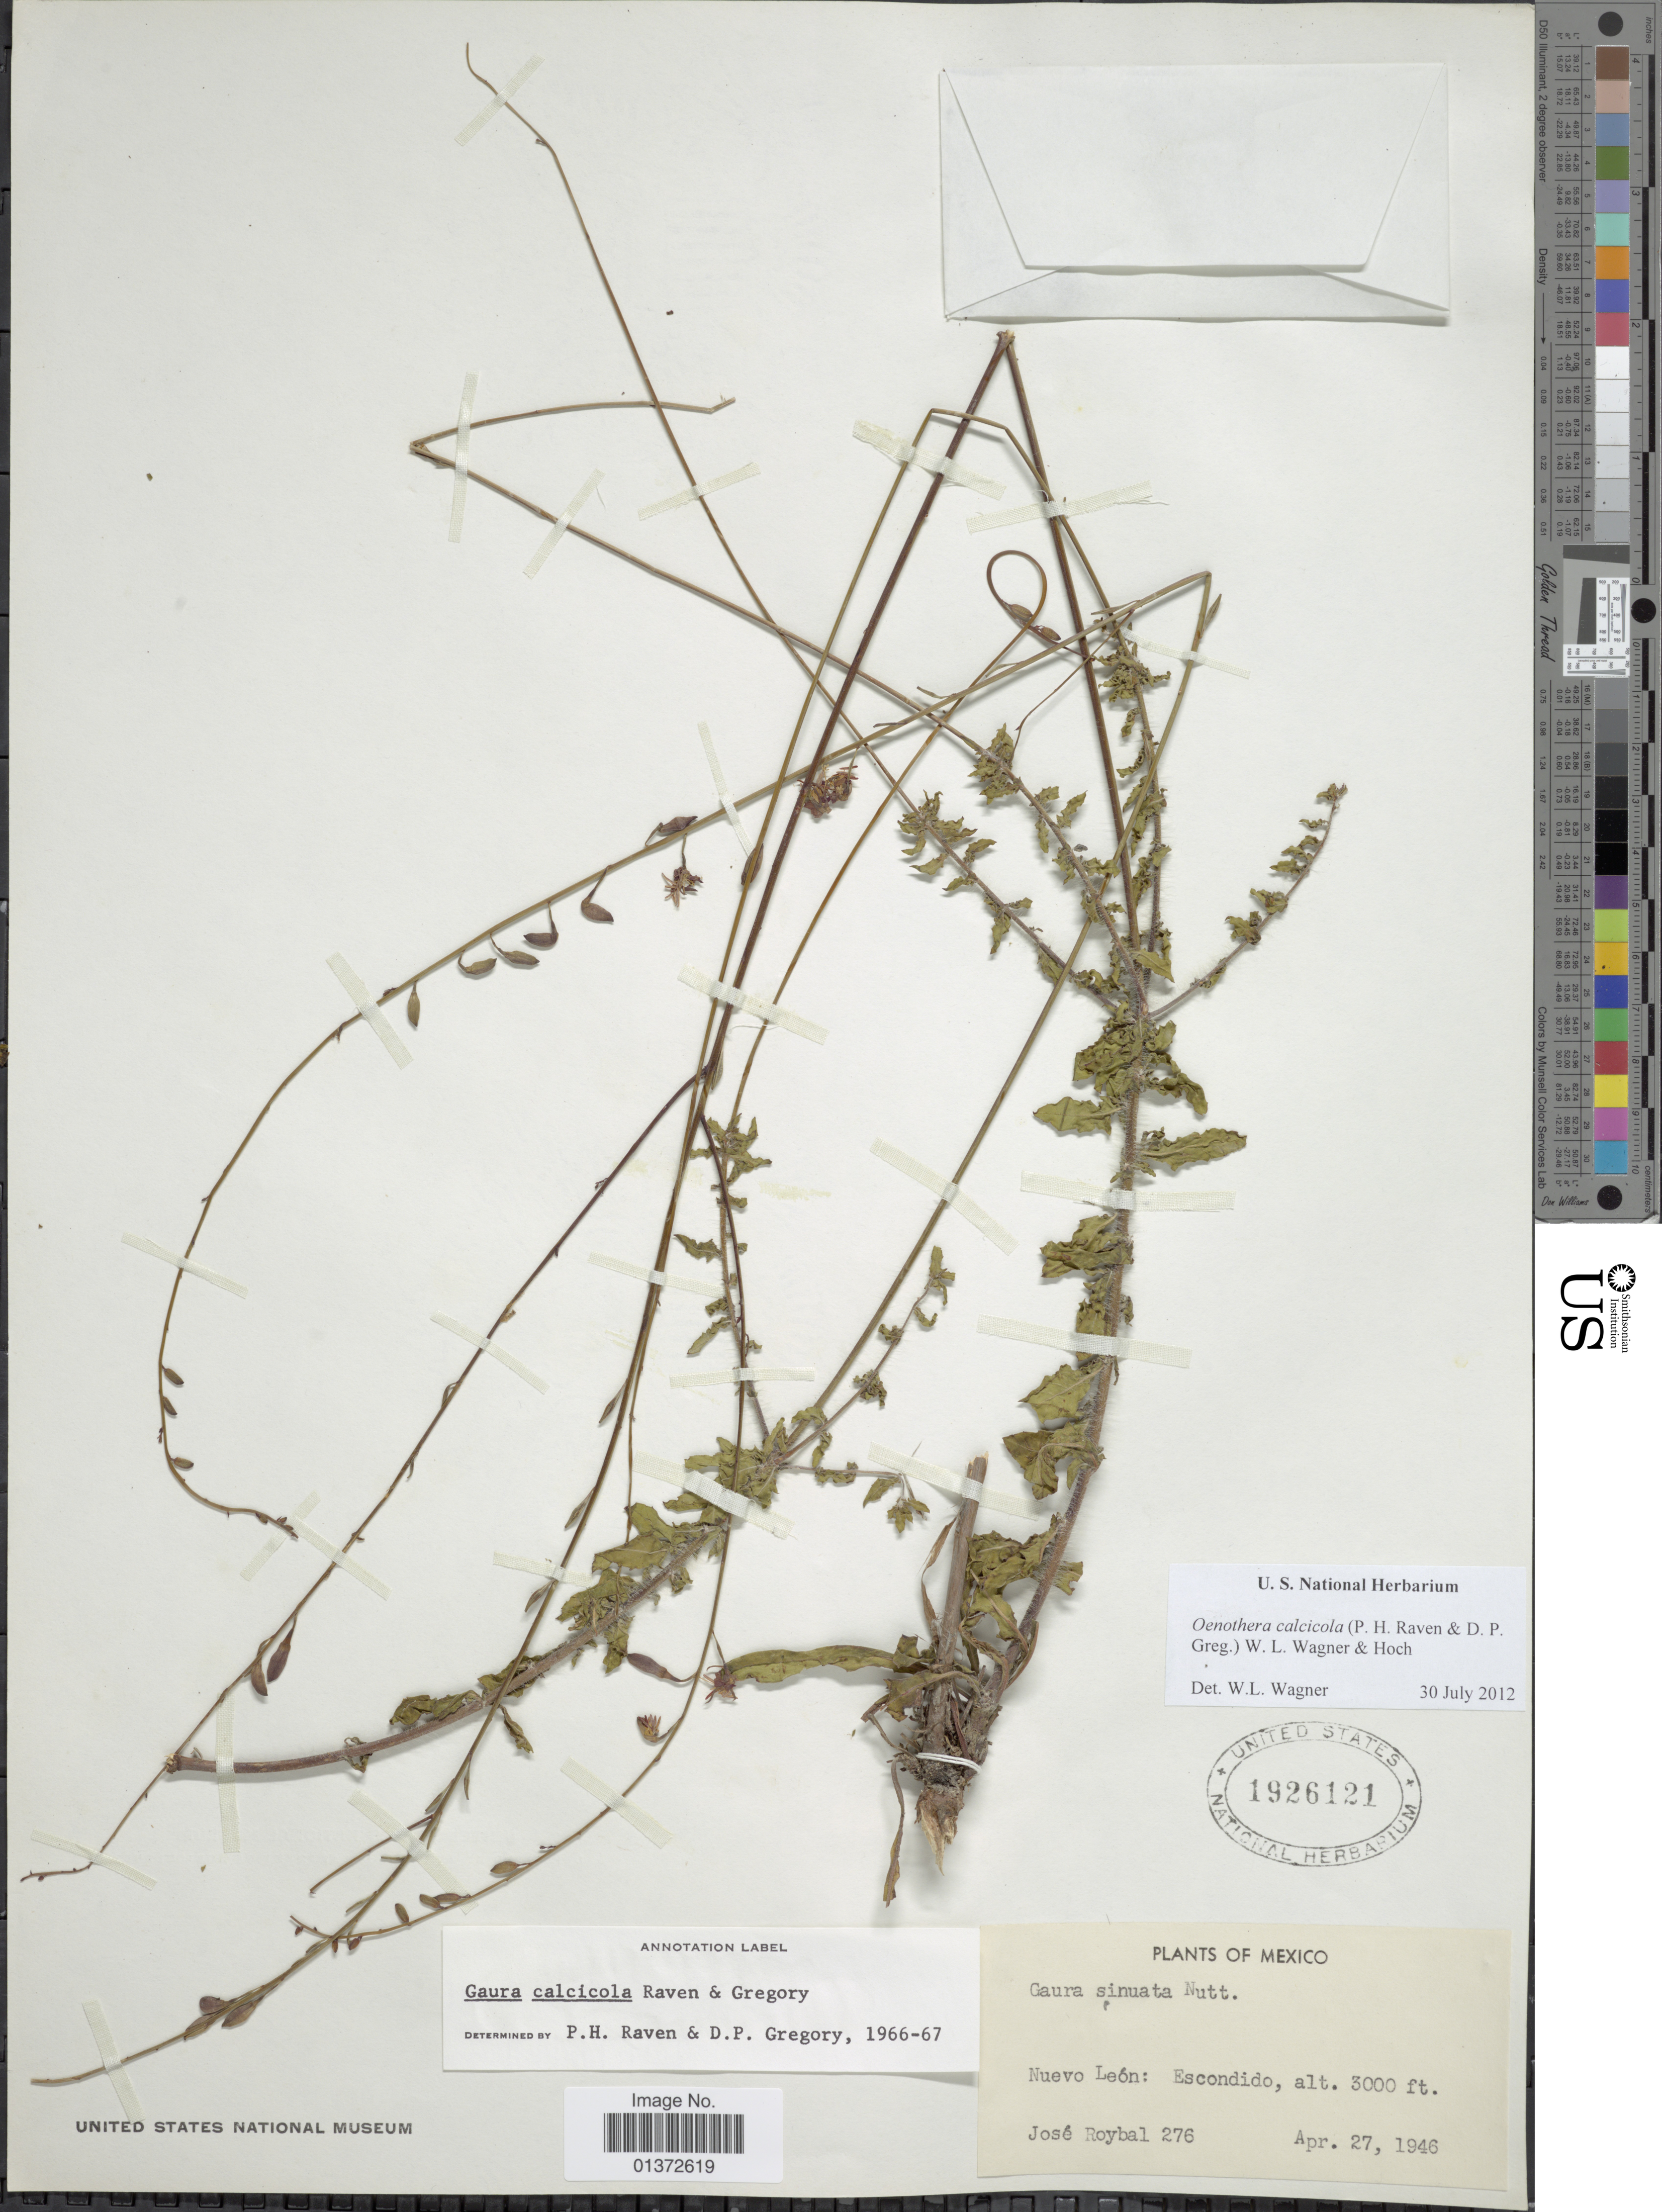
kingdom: Plantae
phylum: Tracheophyta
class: Magnoliopsida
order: Myrtales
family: Onagraceae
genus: Oenothera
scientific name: Oenothera calcicola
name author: (P.H. Raven & D.P. Greg.) W.L. Wagner & Hoch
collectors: J. J. Roybal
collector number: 276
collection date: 1946-04-27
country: Mexico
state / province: Nuevo León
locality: Escondido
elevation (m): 914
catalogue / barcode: US 1926121